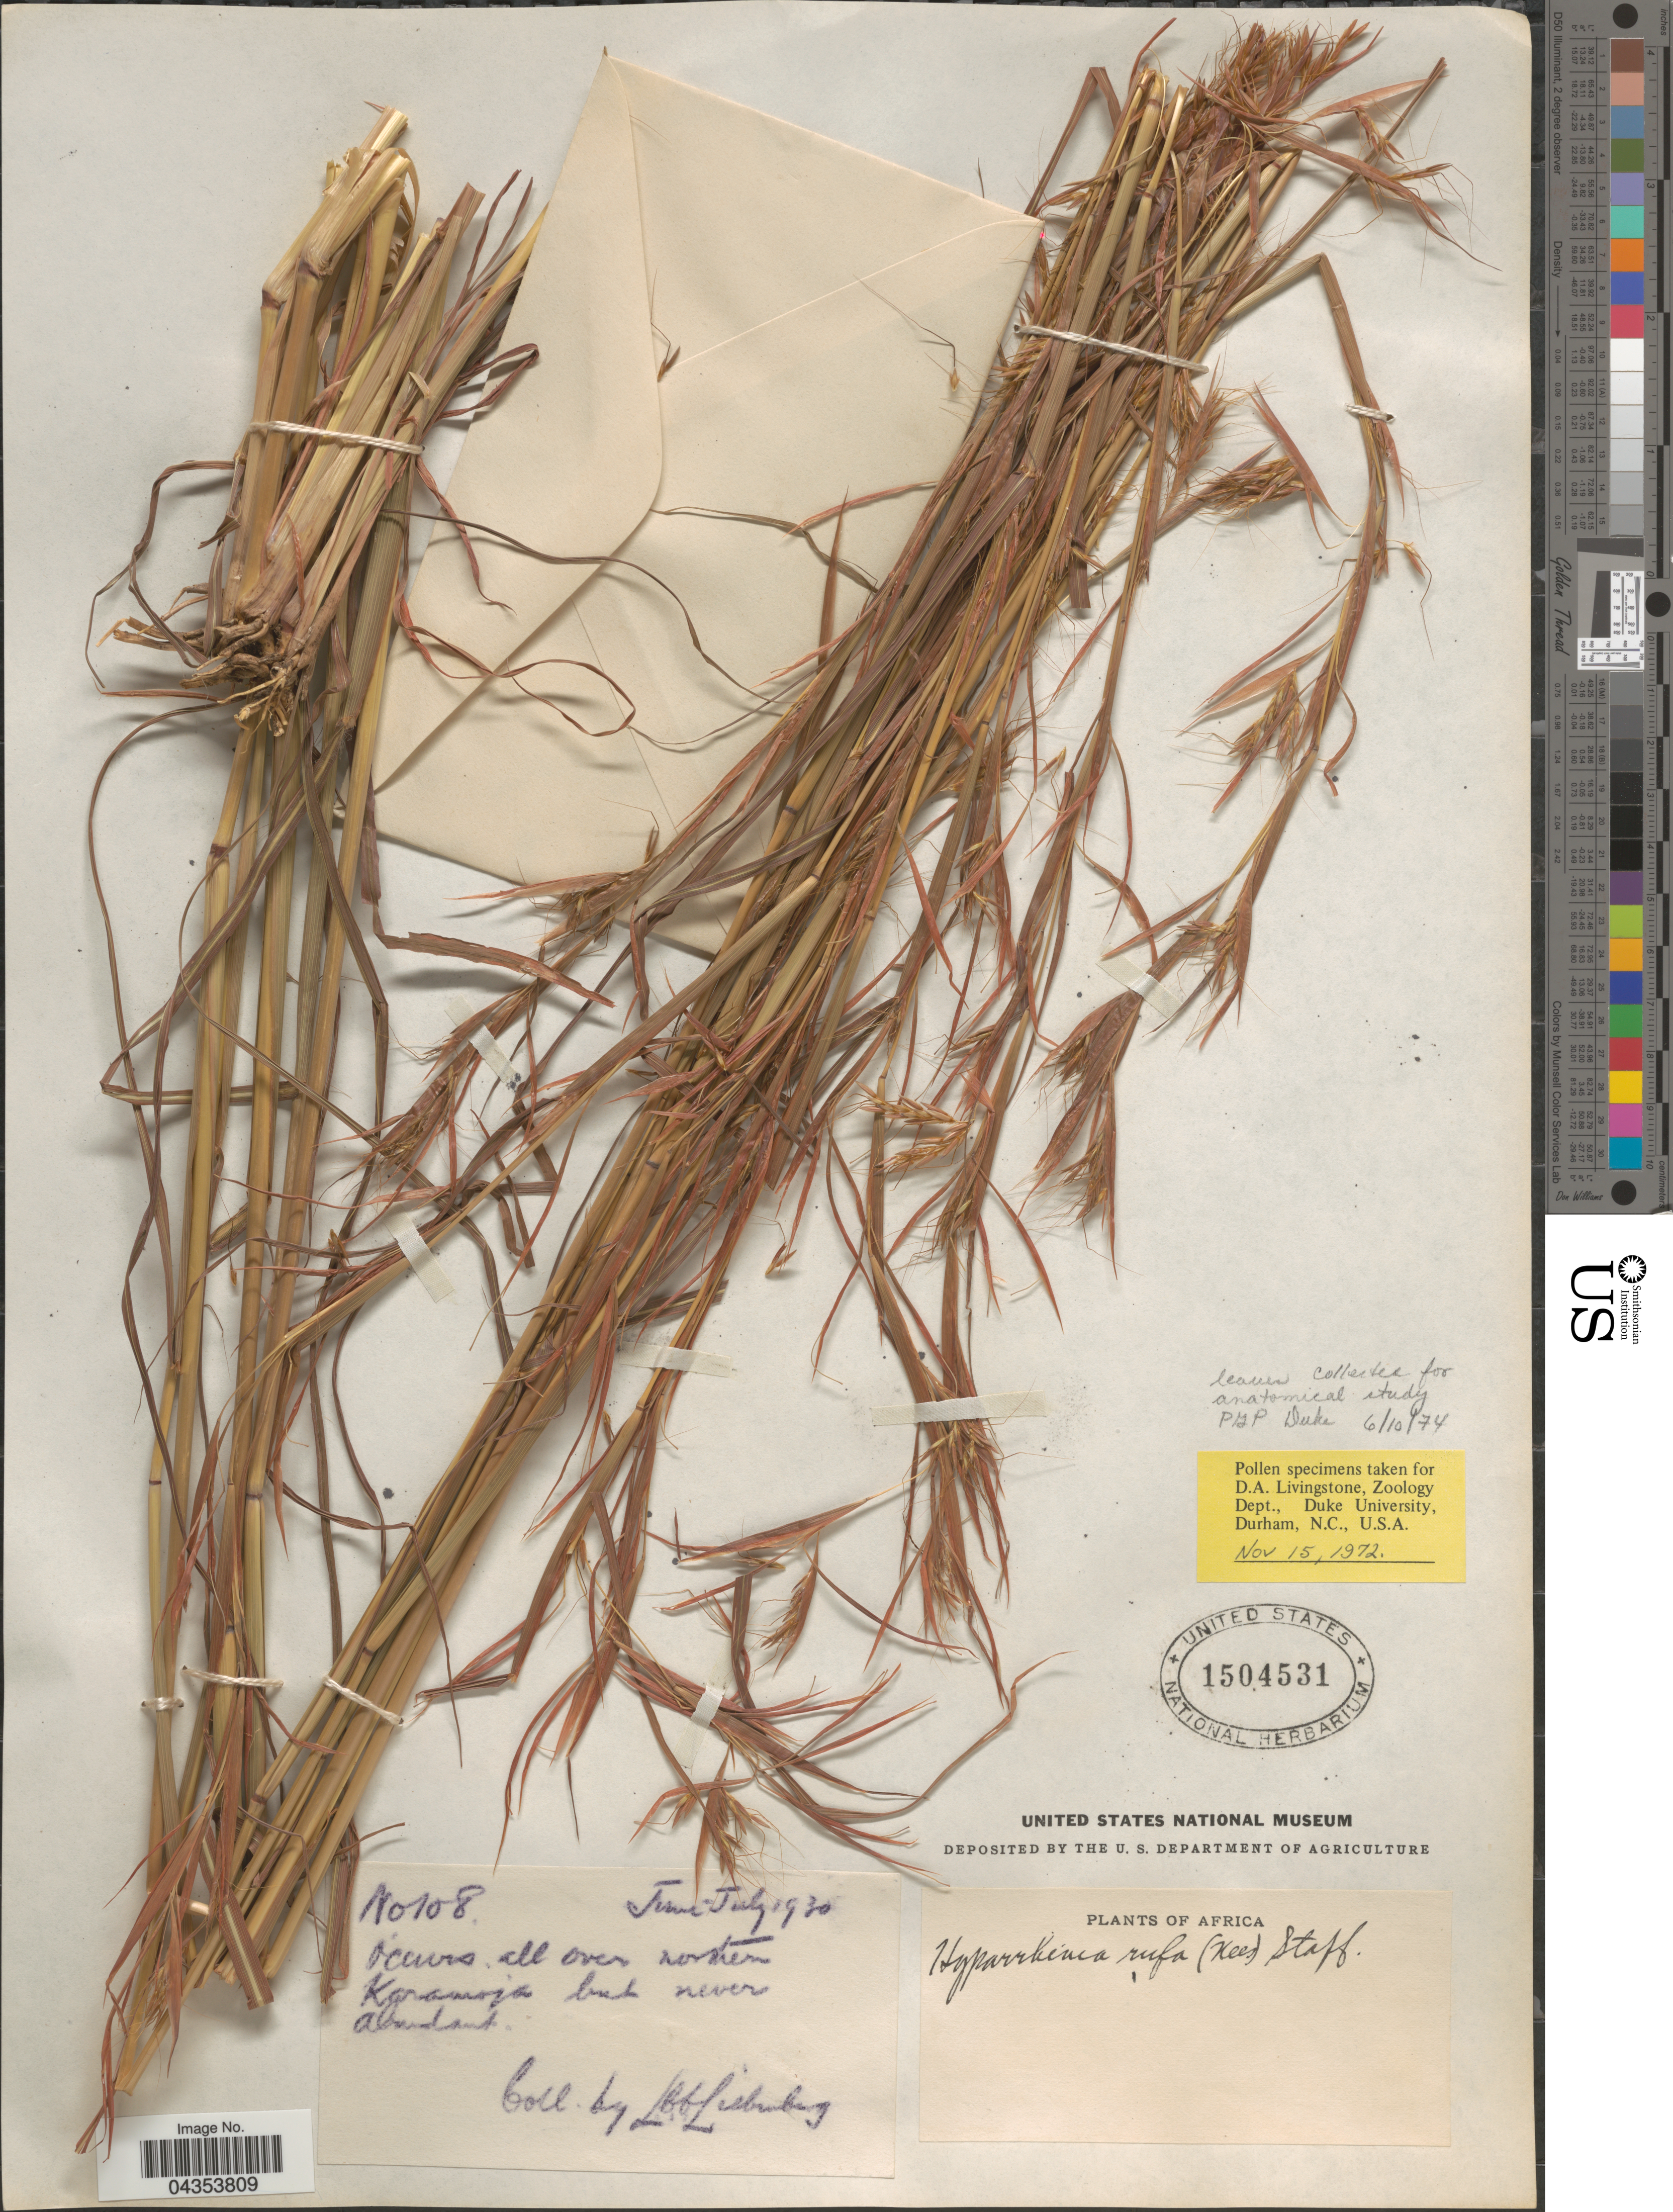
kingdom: Plantae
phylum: Tracheophyta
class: Liliopsida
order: Poales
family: Poaceae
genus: Hyparrhenia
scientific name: Hyparrhenia rufa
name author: (Nees) Stapf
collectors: L. Liebenberg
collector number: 108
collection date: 1930-06/1930-07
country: Uganda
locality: Occurs all over northern Karamoja but never abundant.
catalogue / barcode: US 1504531